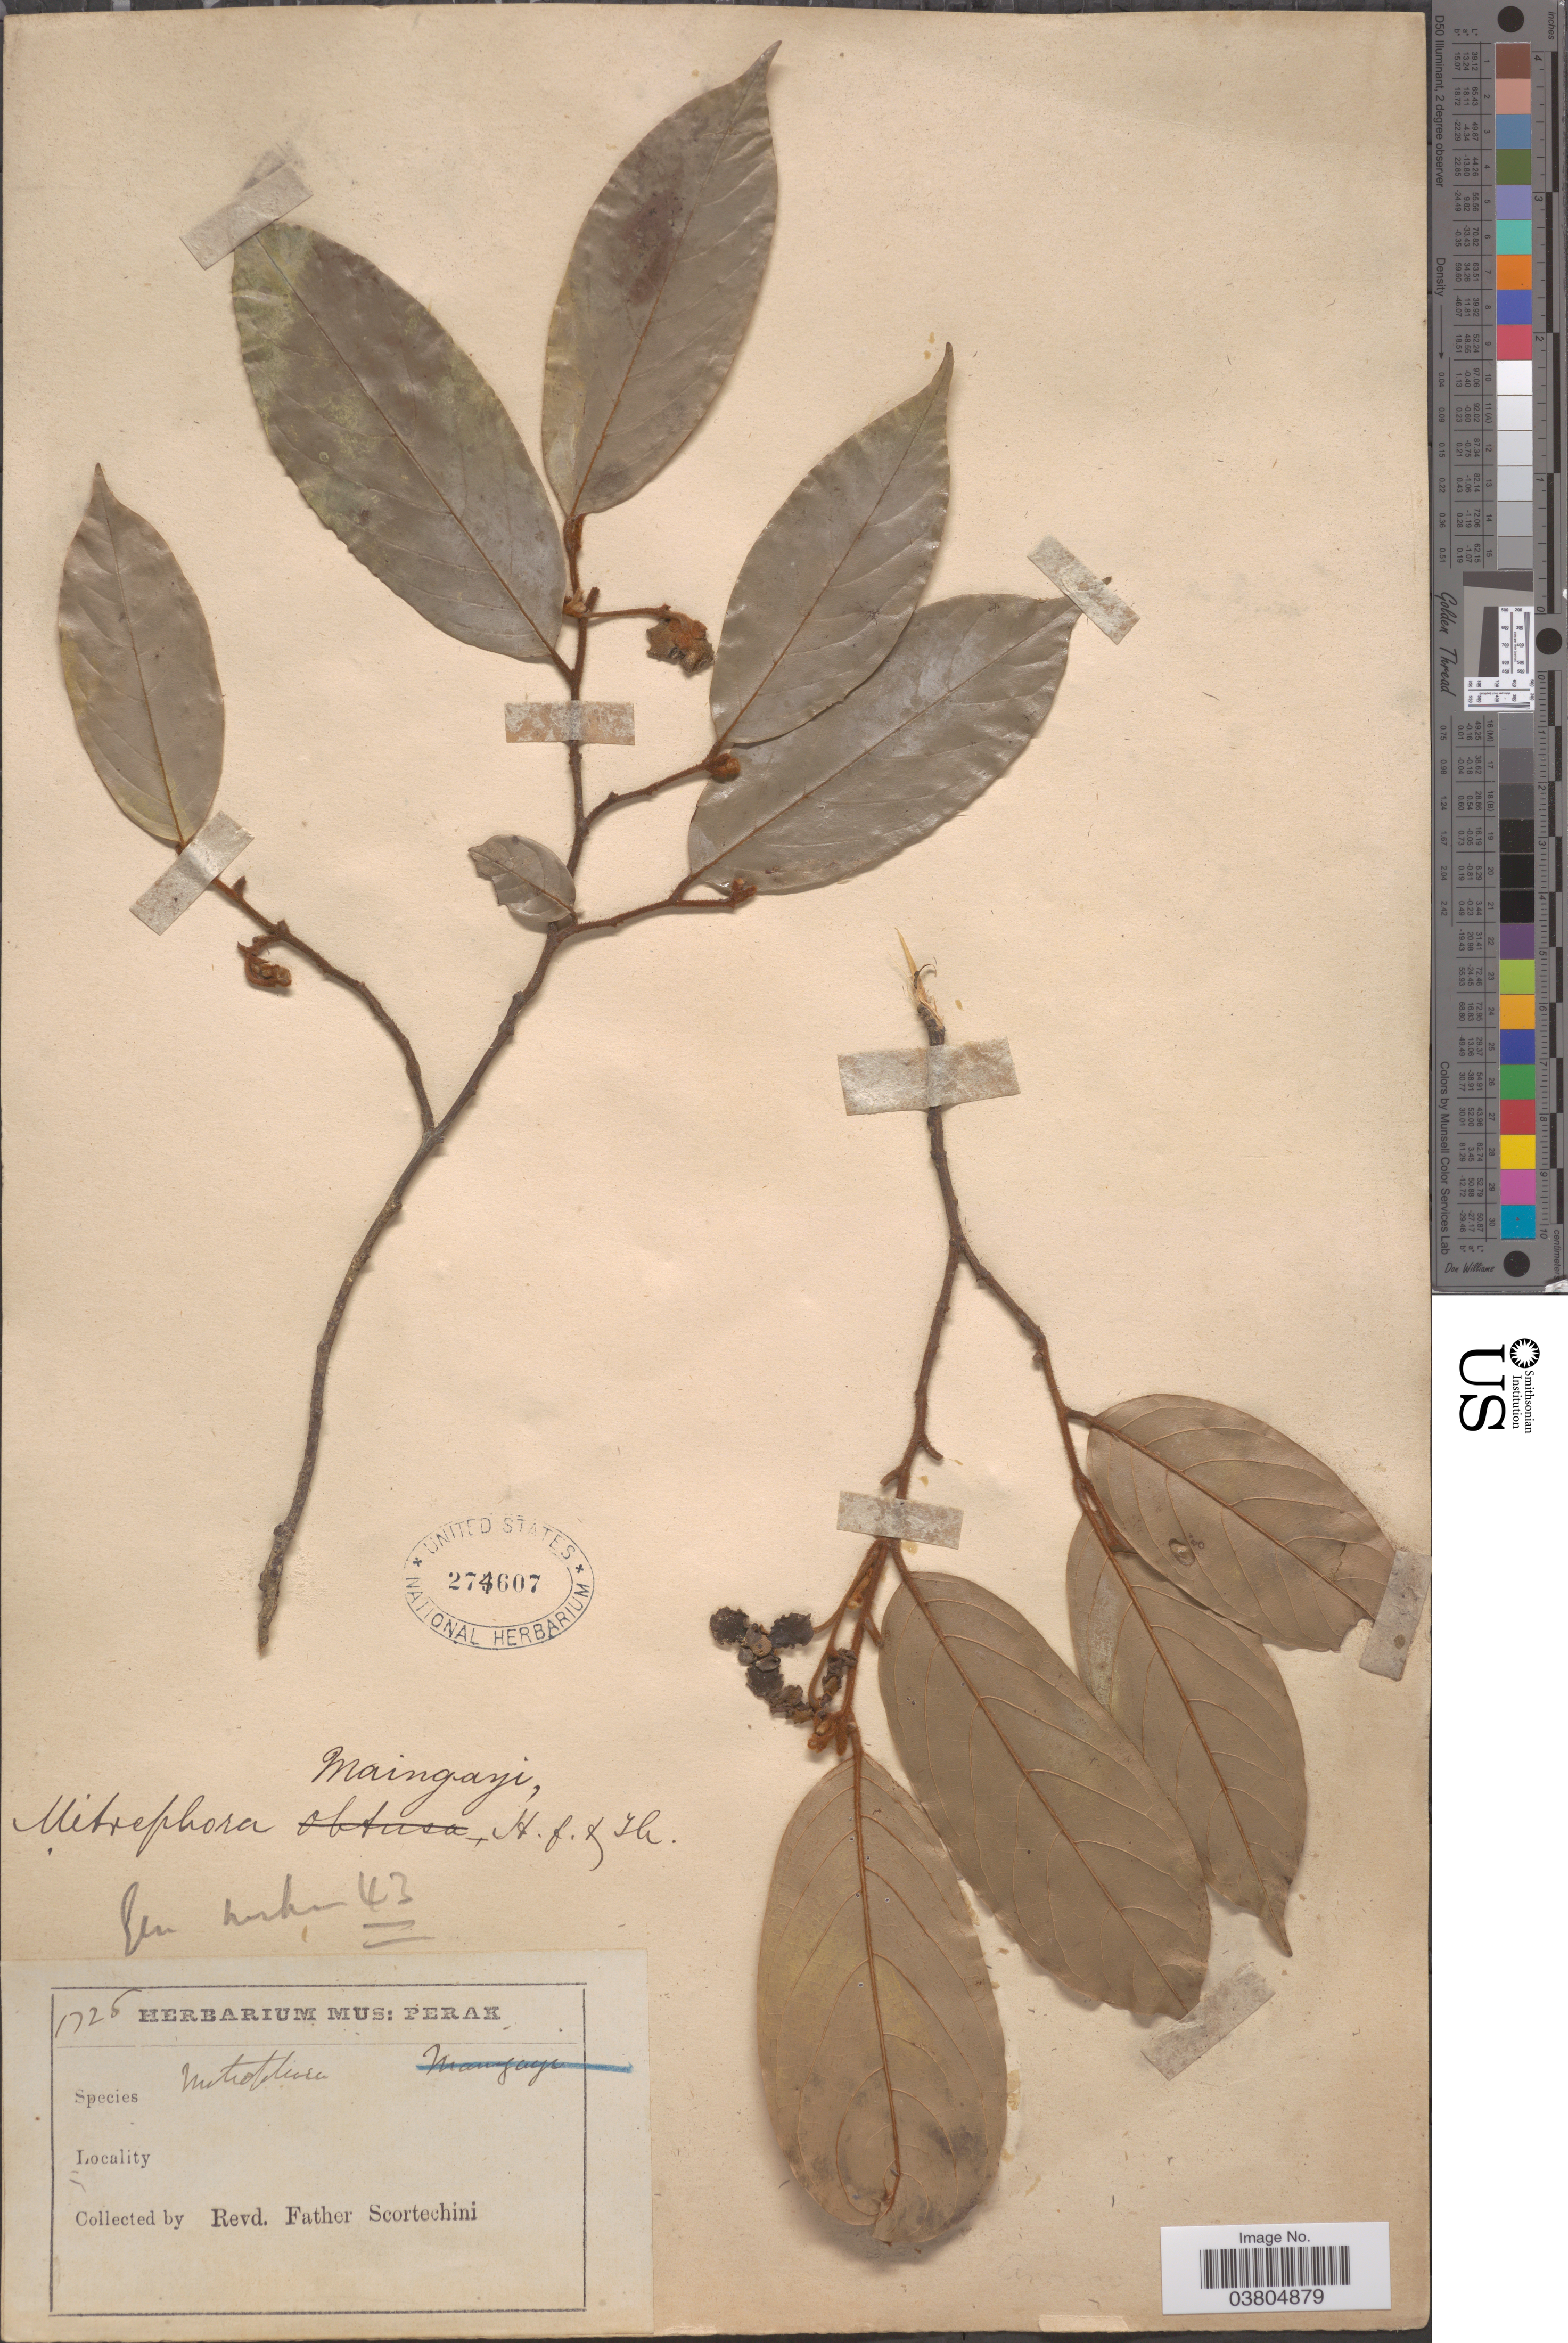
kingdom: Plantae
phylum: Tracheophyta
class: Magnoliopsida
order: Magnoliales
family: Annonaceae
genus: Mitrephora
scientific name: Mitrephora teysmannii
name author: Scheff.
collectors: Fr. Scortechini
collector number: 1725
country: Malaysia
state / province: Perak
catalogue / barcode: US 274607